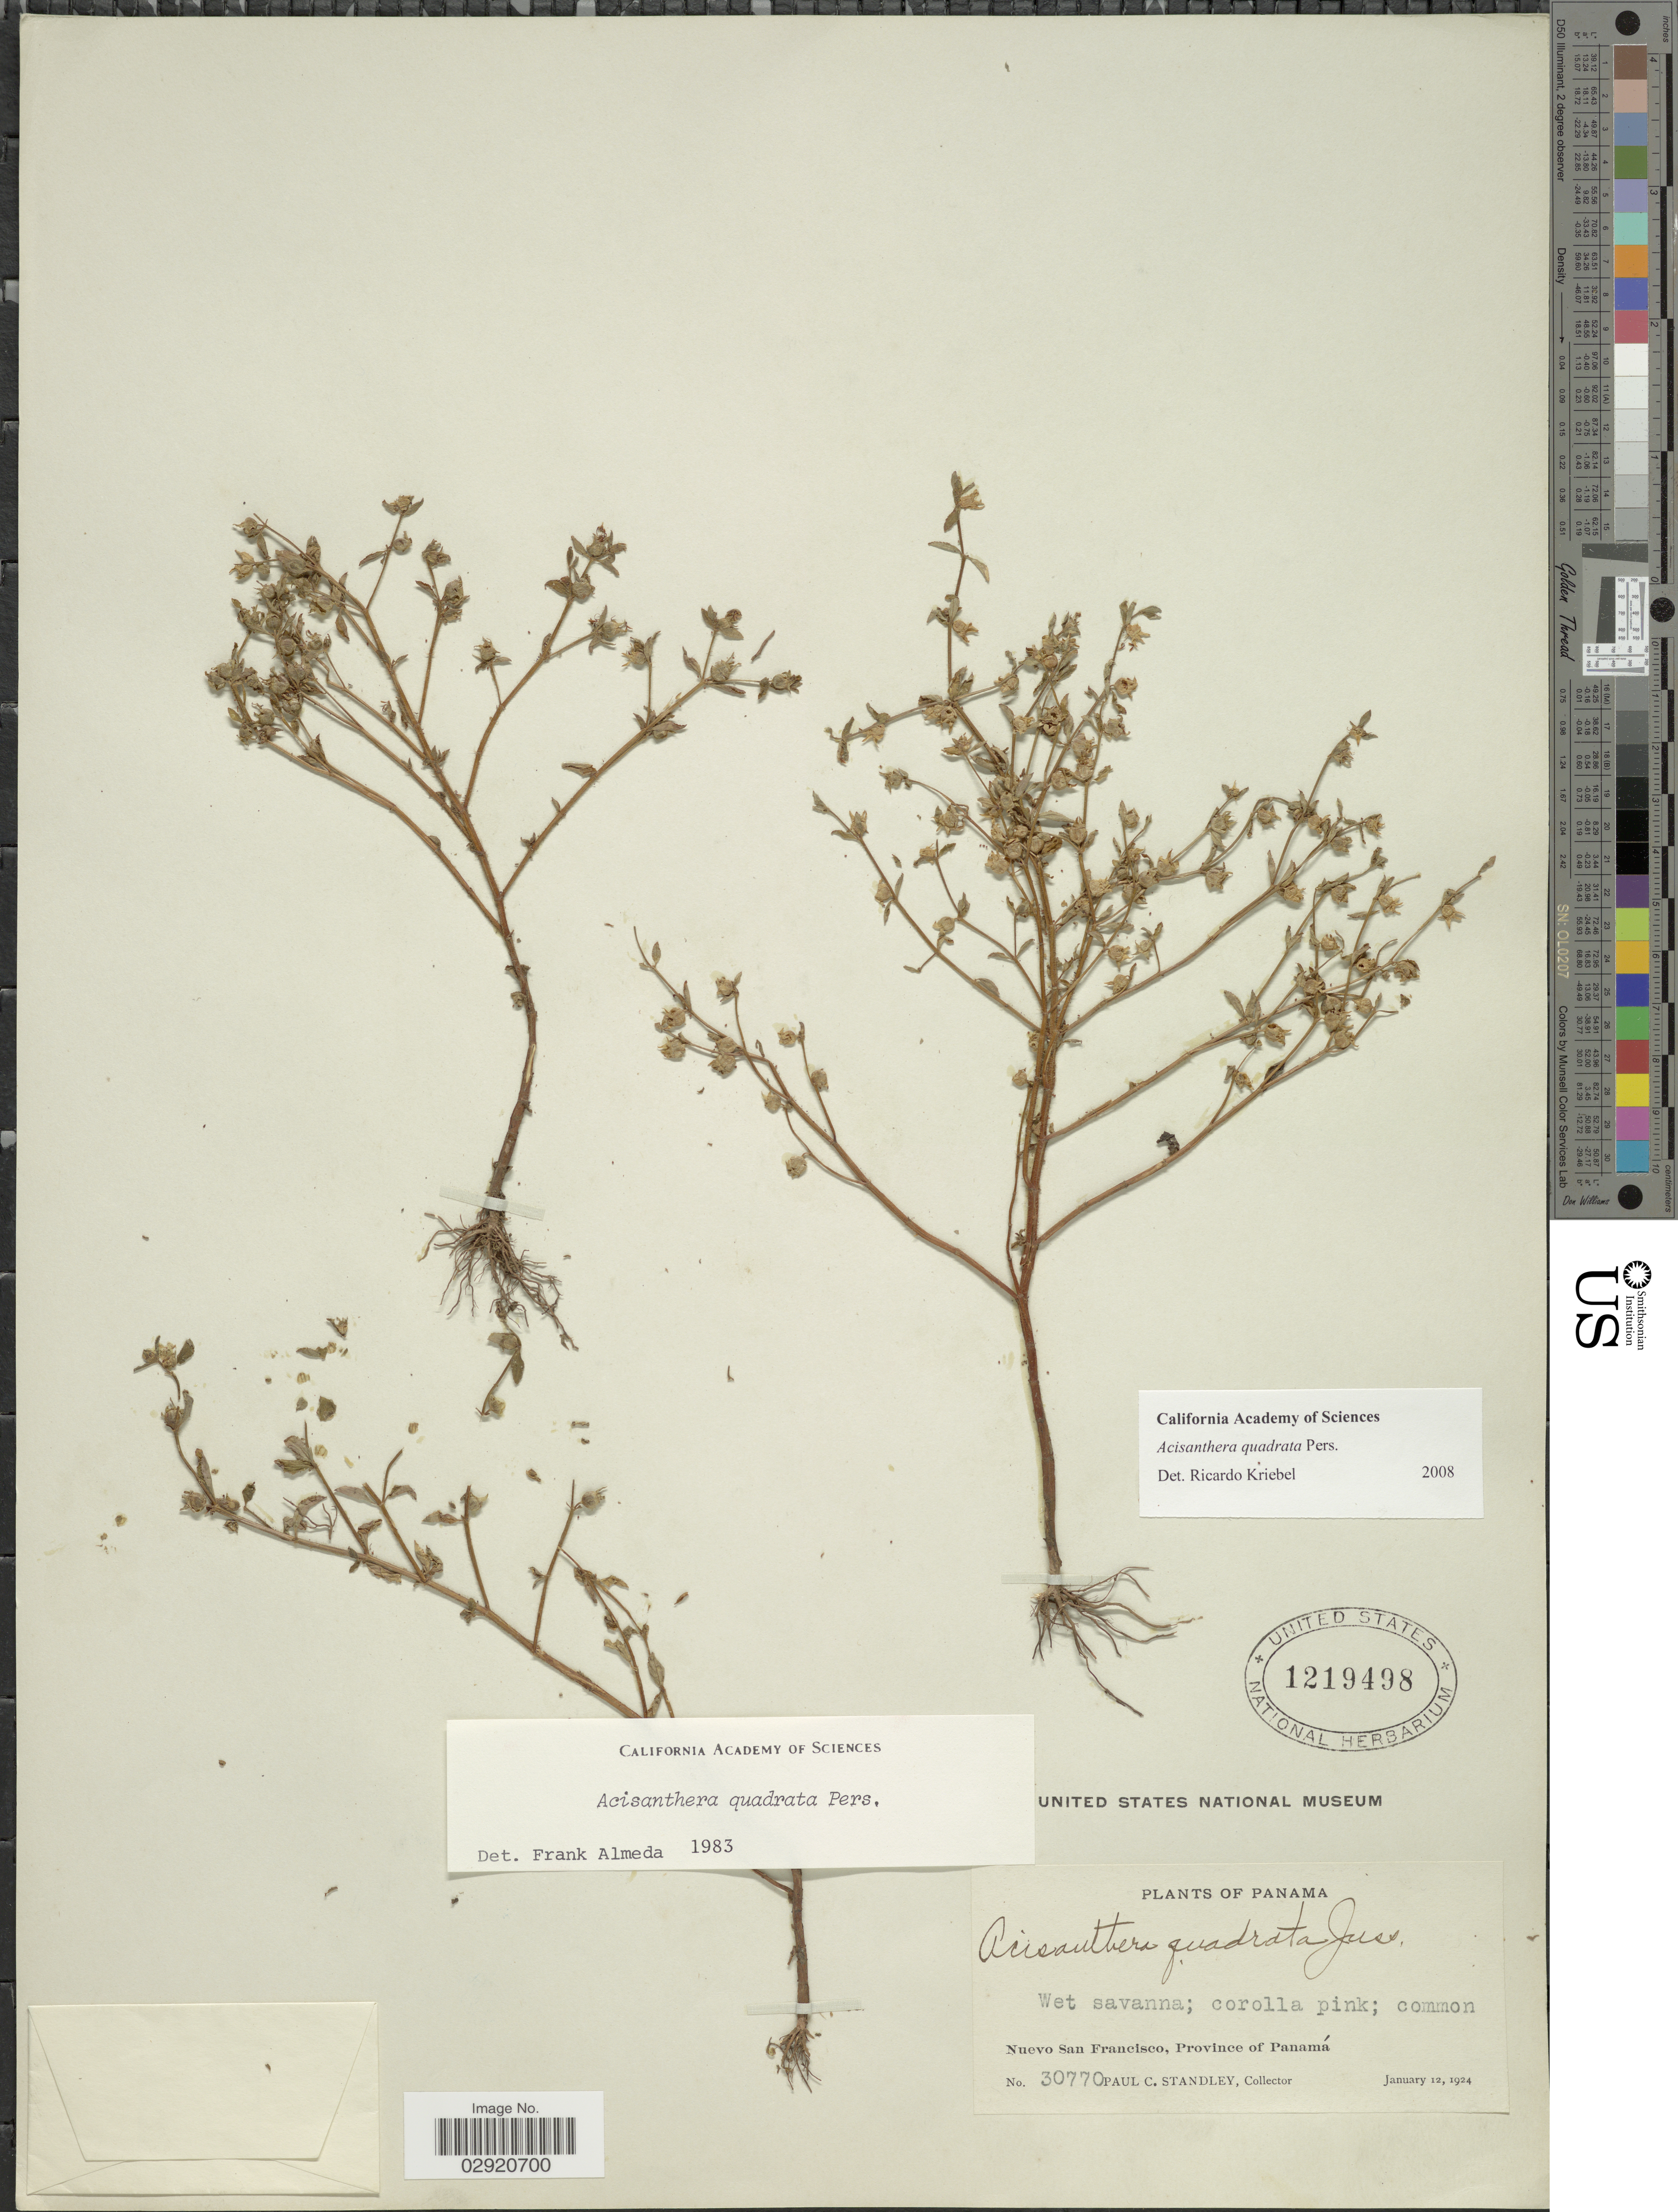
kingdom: Plantae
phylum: Tracheophyta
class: Magnoliopsida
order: Myrtales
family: Melastomataceae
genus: Acisanthera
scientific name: Acisanthera erecta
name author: Gleason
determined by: Nunes da Silva, Diego, (RB), Jardim Botanico do Rio de Janeiro - Herbario (BRAZIL)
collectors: P. C. Standley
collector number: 30770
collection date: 1924-01-12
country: Panama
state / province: Panamá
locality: Nuevo San Francisco.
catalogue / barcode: US 1219498